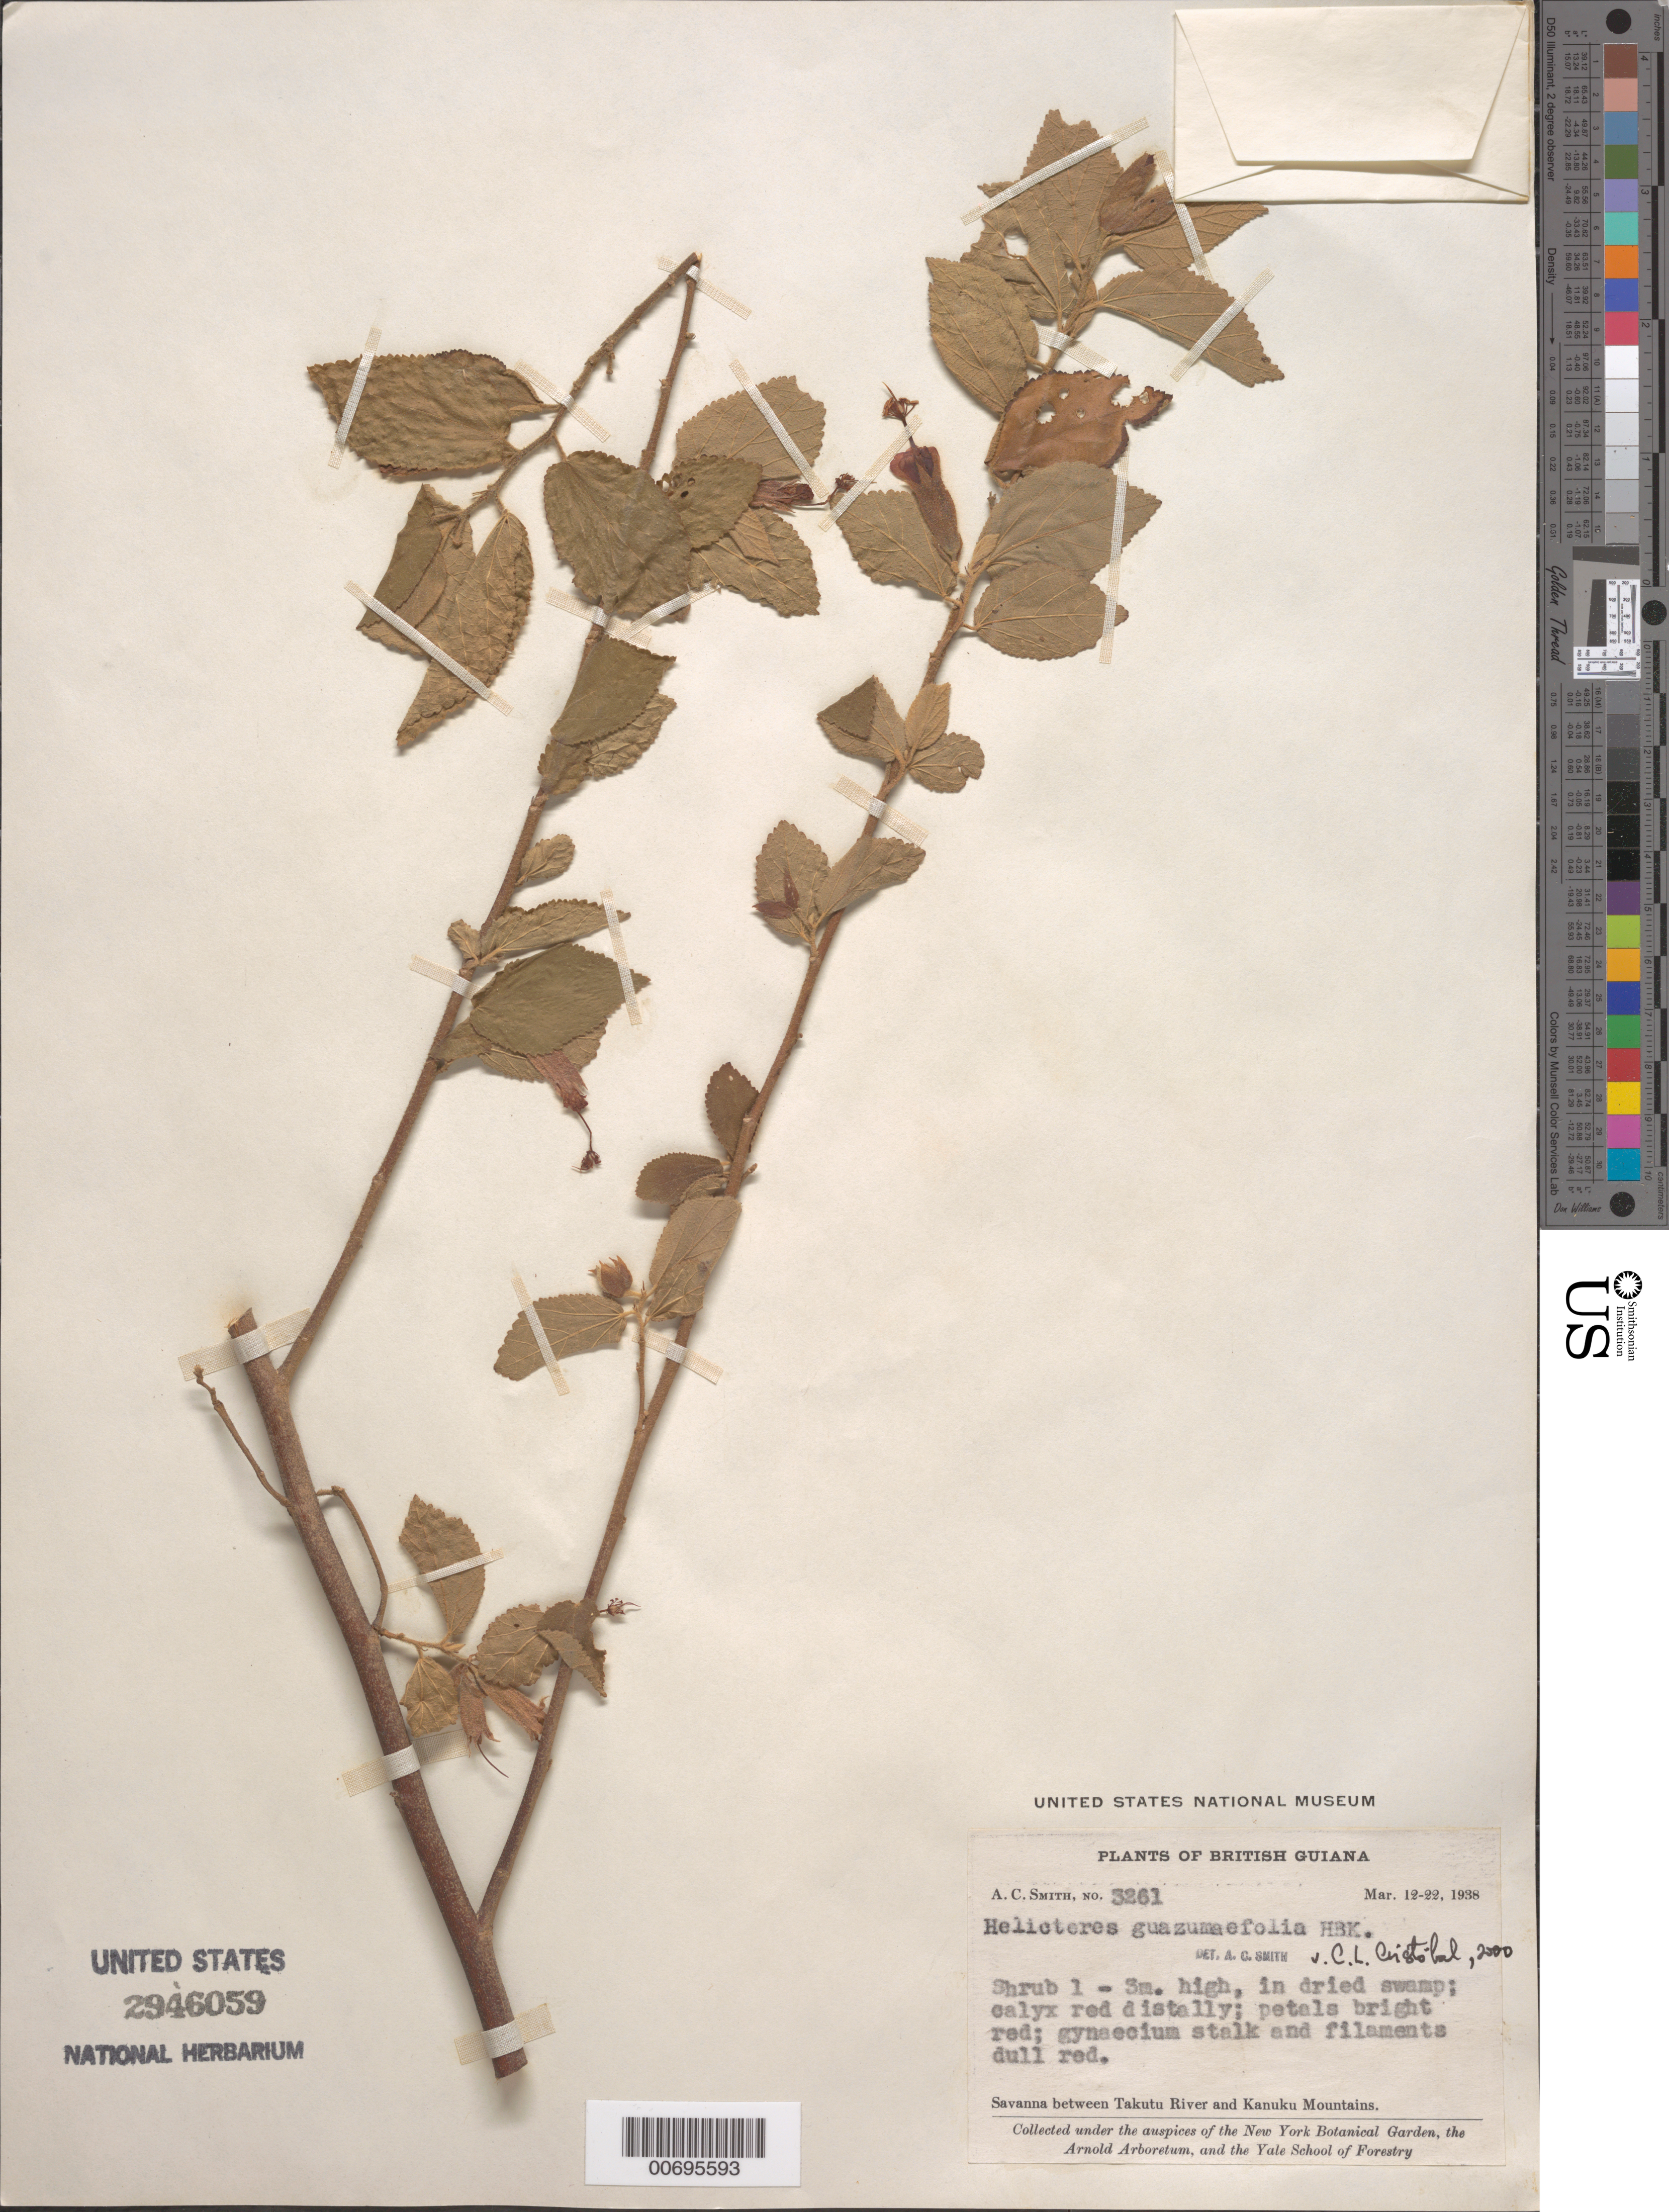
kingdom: Plantae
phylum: Tracheophyta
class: Magnoliopsida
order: Malvales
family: Malvaceae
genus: Helicteres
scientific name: Helicteres guazumifolia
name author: Kunth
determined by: Cristóbal, C.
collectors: A. C. Smith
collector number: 3261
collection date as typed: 12-Mar-38 to 22-Mar-38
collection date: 1938-03-12/1938-03-22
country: Guyana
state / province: U. Takutu-U. Essequibo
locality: Kanuku Mts., savanna betw. mts. and Takutu R.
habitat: In dried swamp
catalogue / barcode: US 2946059